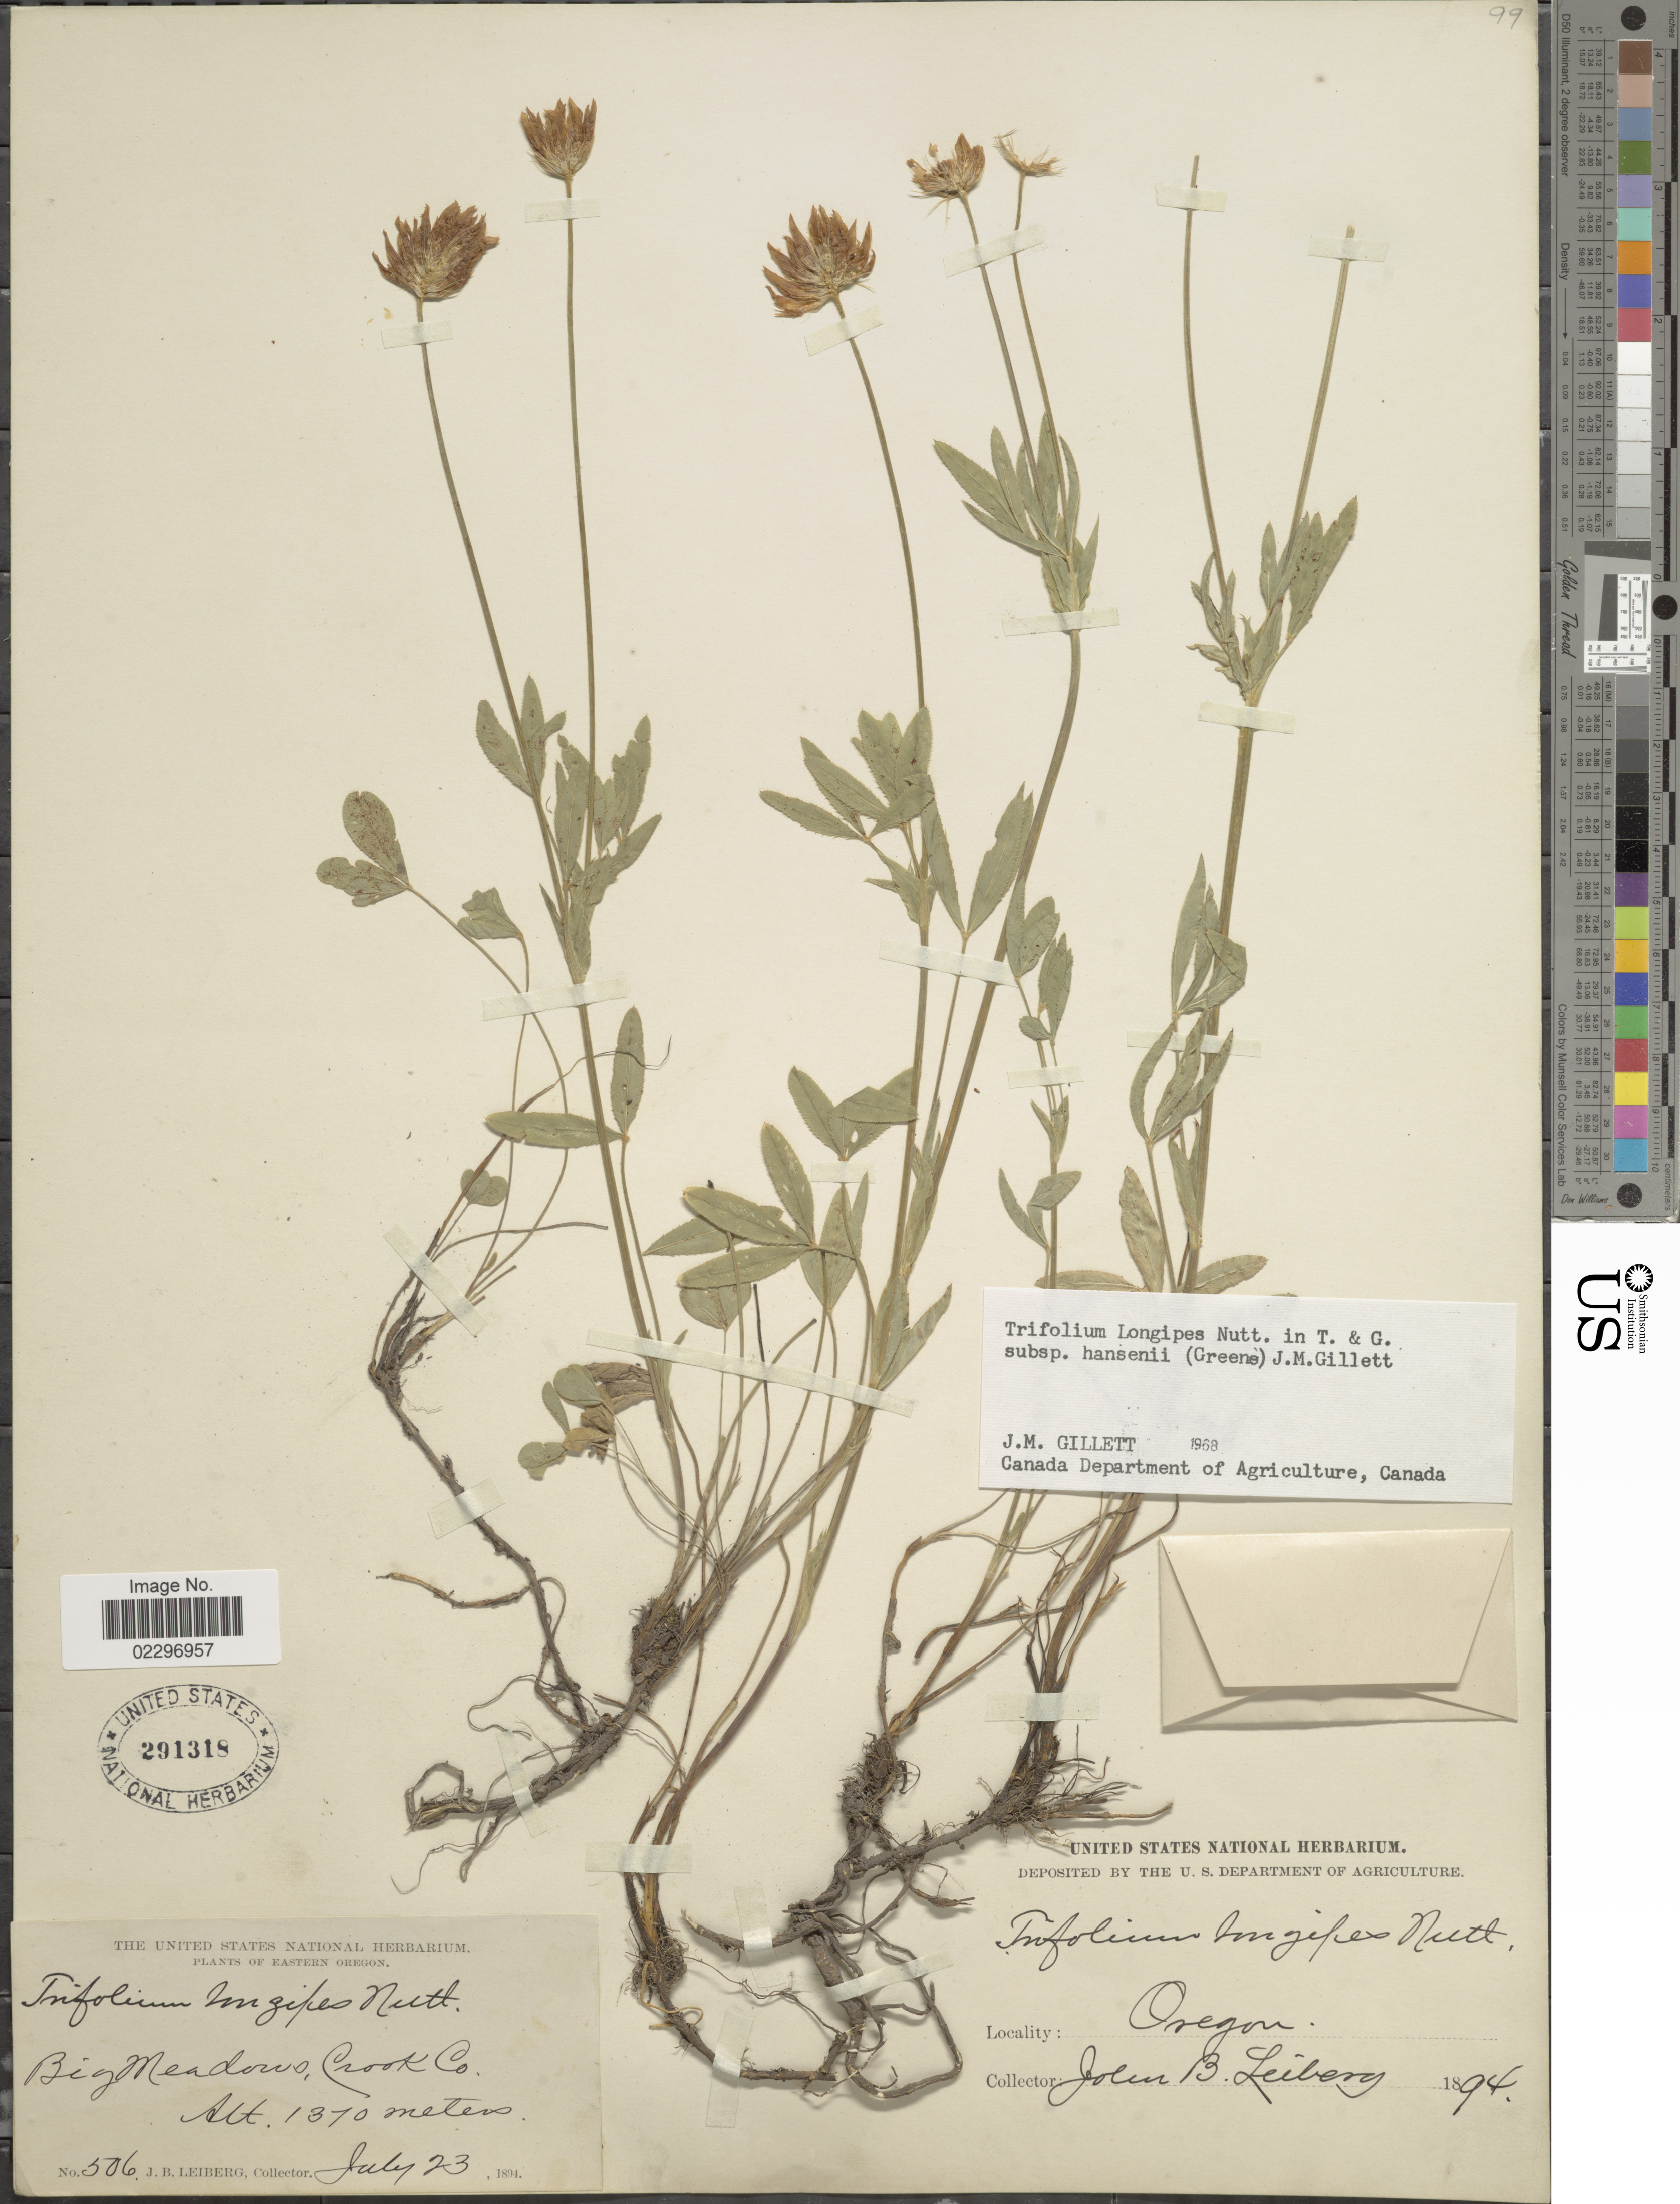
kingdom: Plantae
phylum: Tracheophyta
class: Magnoliopsida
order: Fabales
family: Fabaceae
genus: Trifolium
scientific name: Trifolium longipes subsp. hansenii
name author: (Greene) J.M. Gillett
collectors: J. B. Leiberg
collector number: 506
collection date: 1894-07-23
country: United States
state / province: Oregon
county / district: Crook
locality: Eastern Oregon, Big Meadows, Crook Co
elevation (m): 1370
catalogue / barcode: US 291318